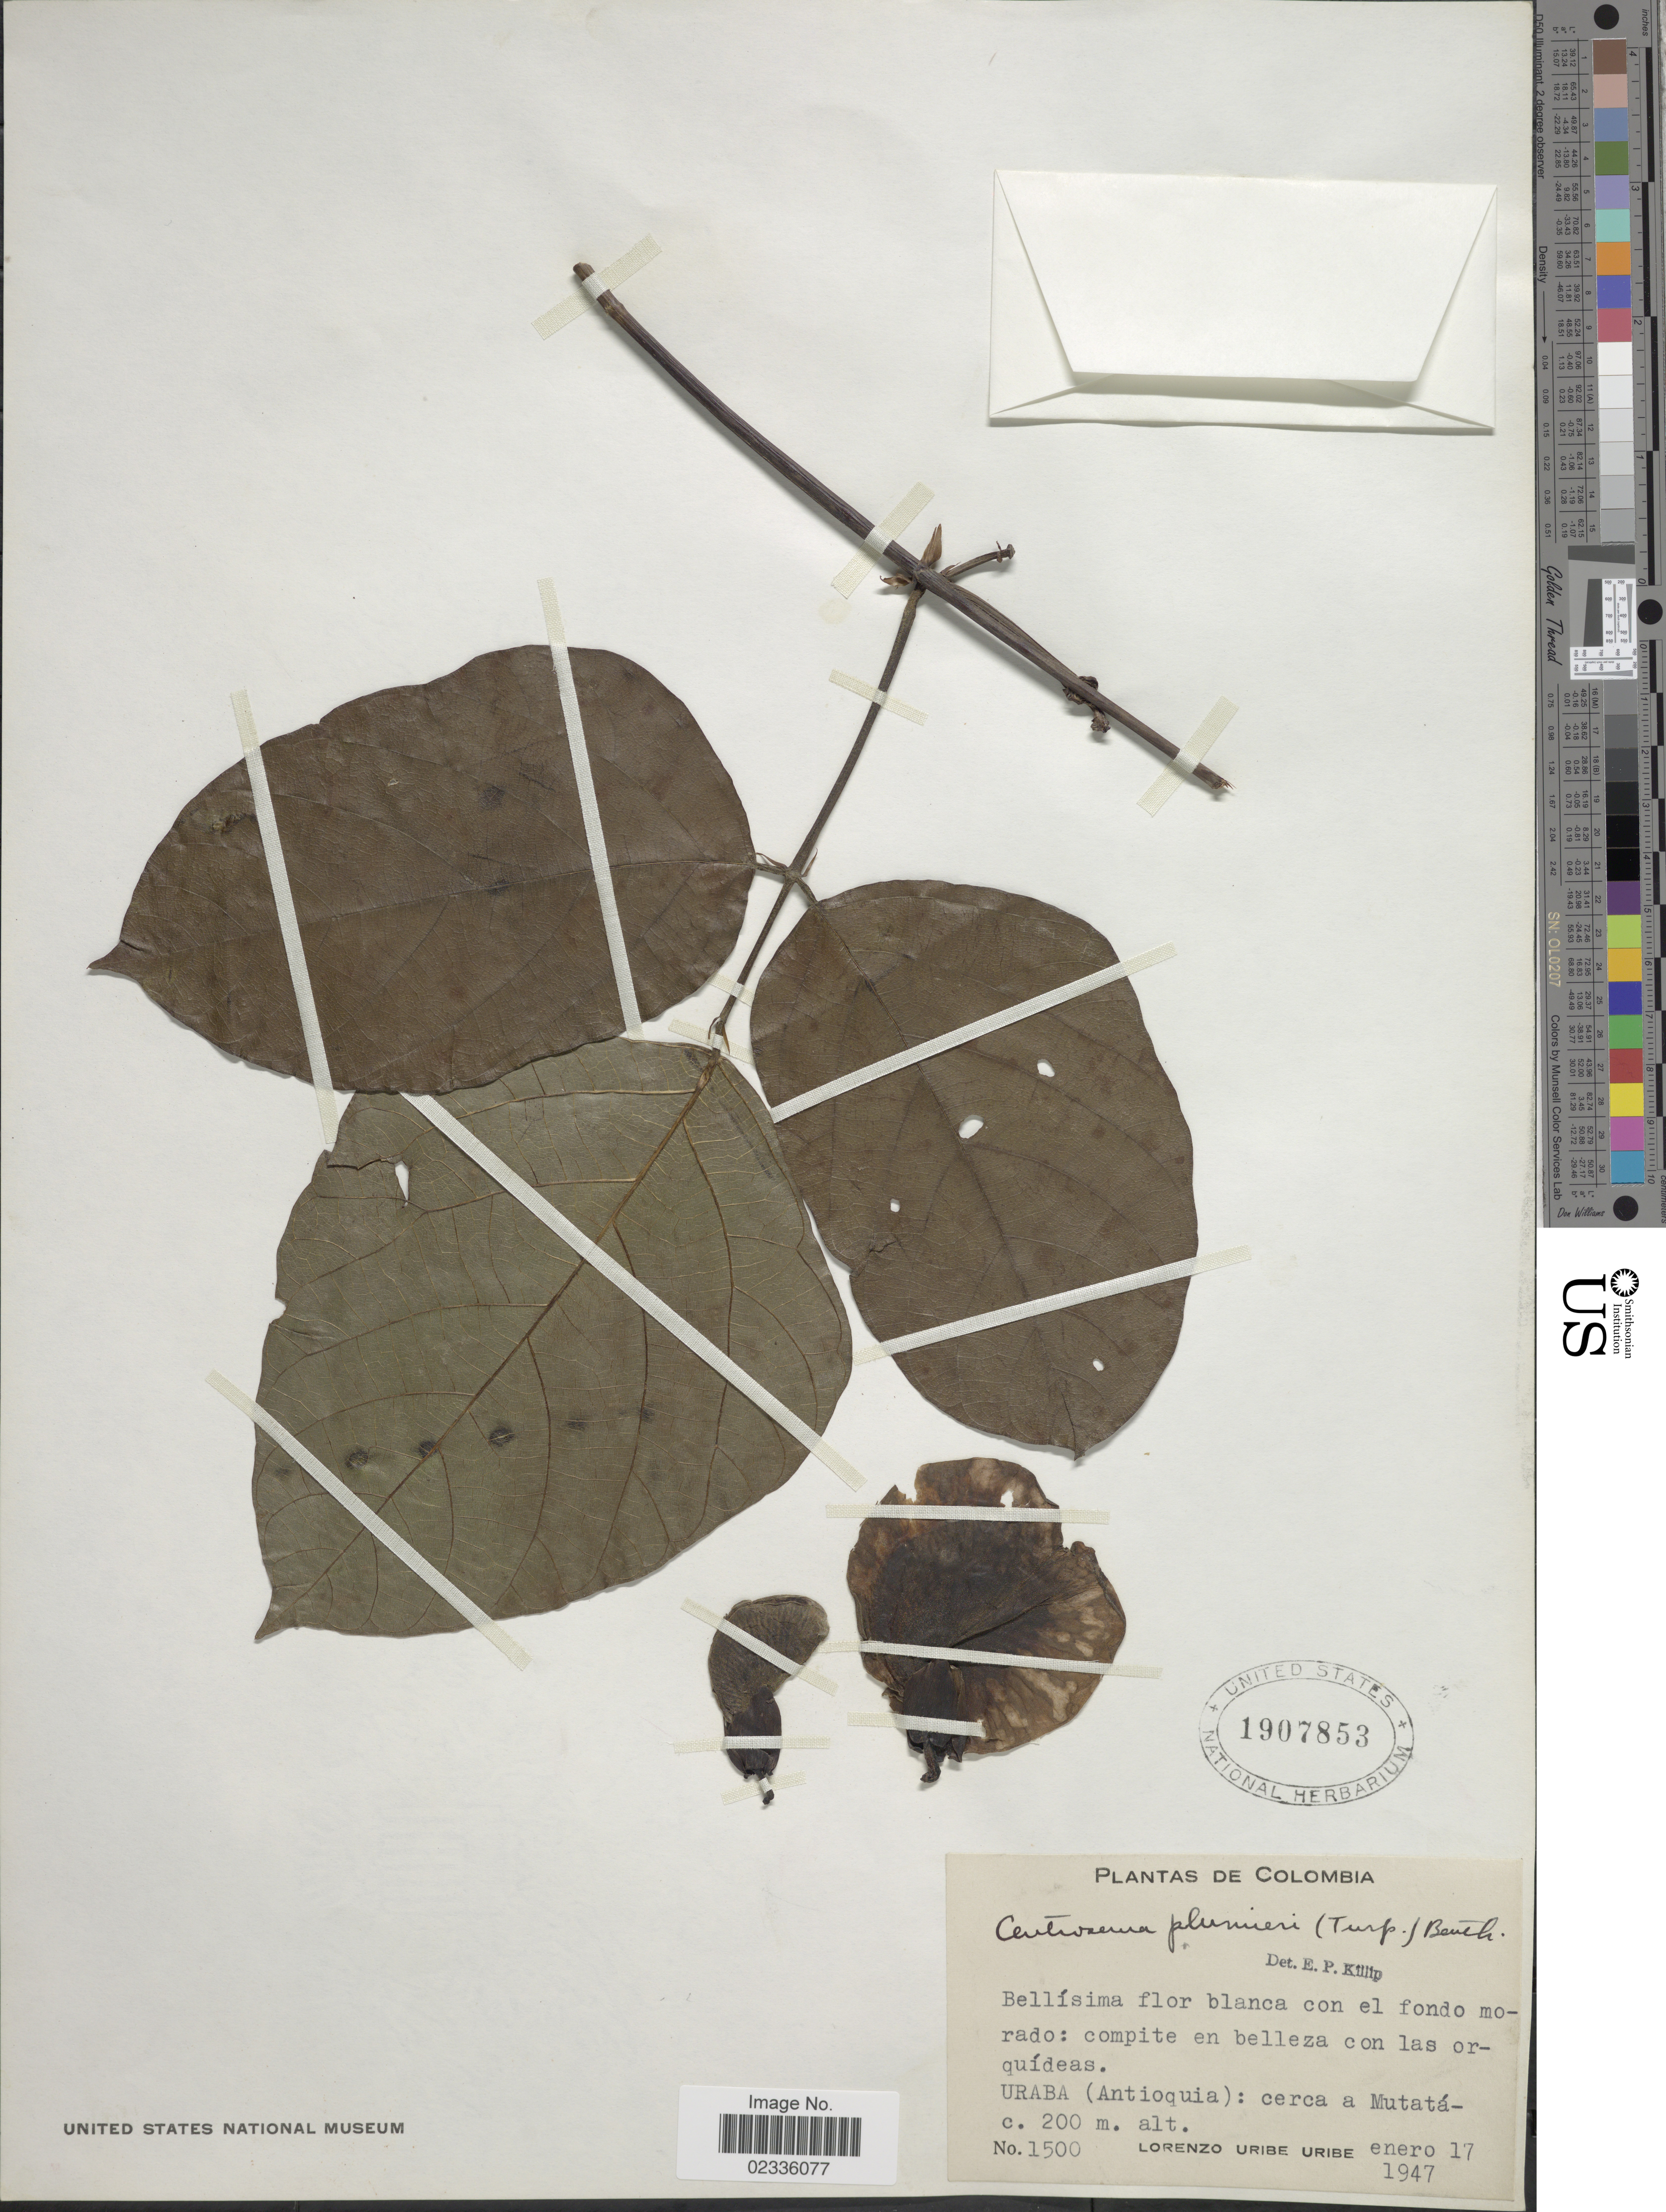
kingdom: Plantae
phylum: Tracheophyta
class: Magnoliopsida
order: Fabales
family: Fabaceae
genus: Centrosema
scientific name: Centrosema plumieri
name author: (Turpin ex Pers.) Benth.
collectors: L. Uribe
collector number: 1500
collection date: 1947-01-17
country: Colombia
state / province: Antioquia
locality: Uraba (Antioquia): cerca a Mutata.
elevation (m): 200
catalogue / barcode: US 1907853